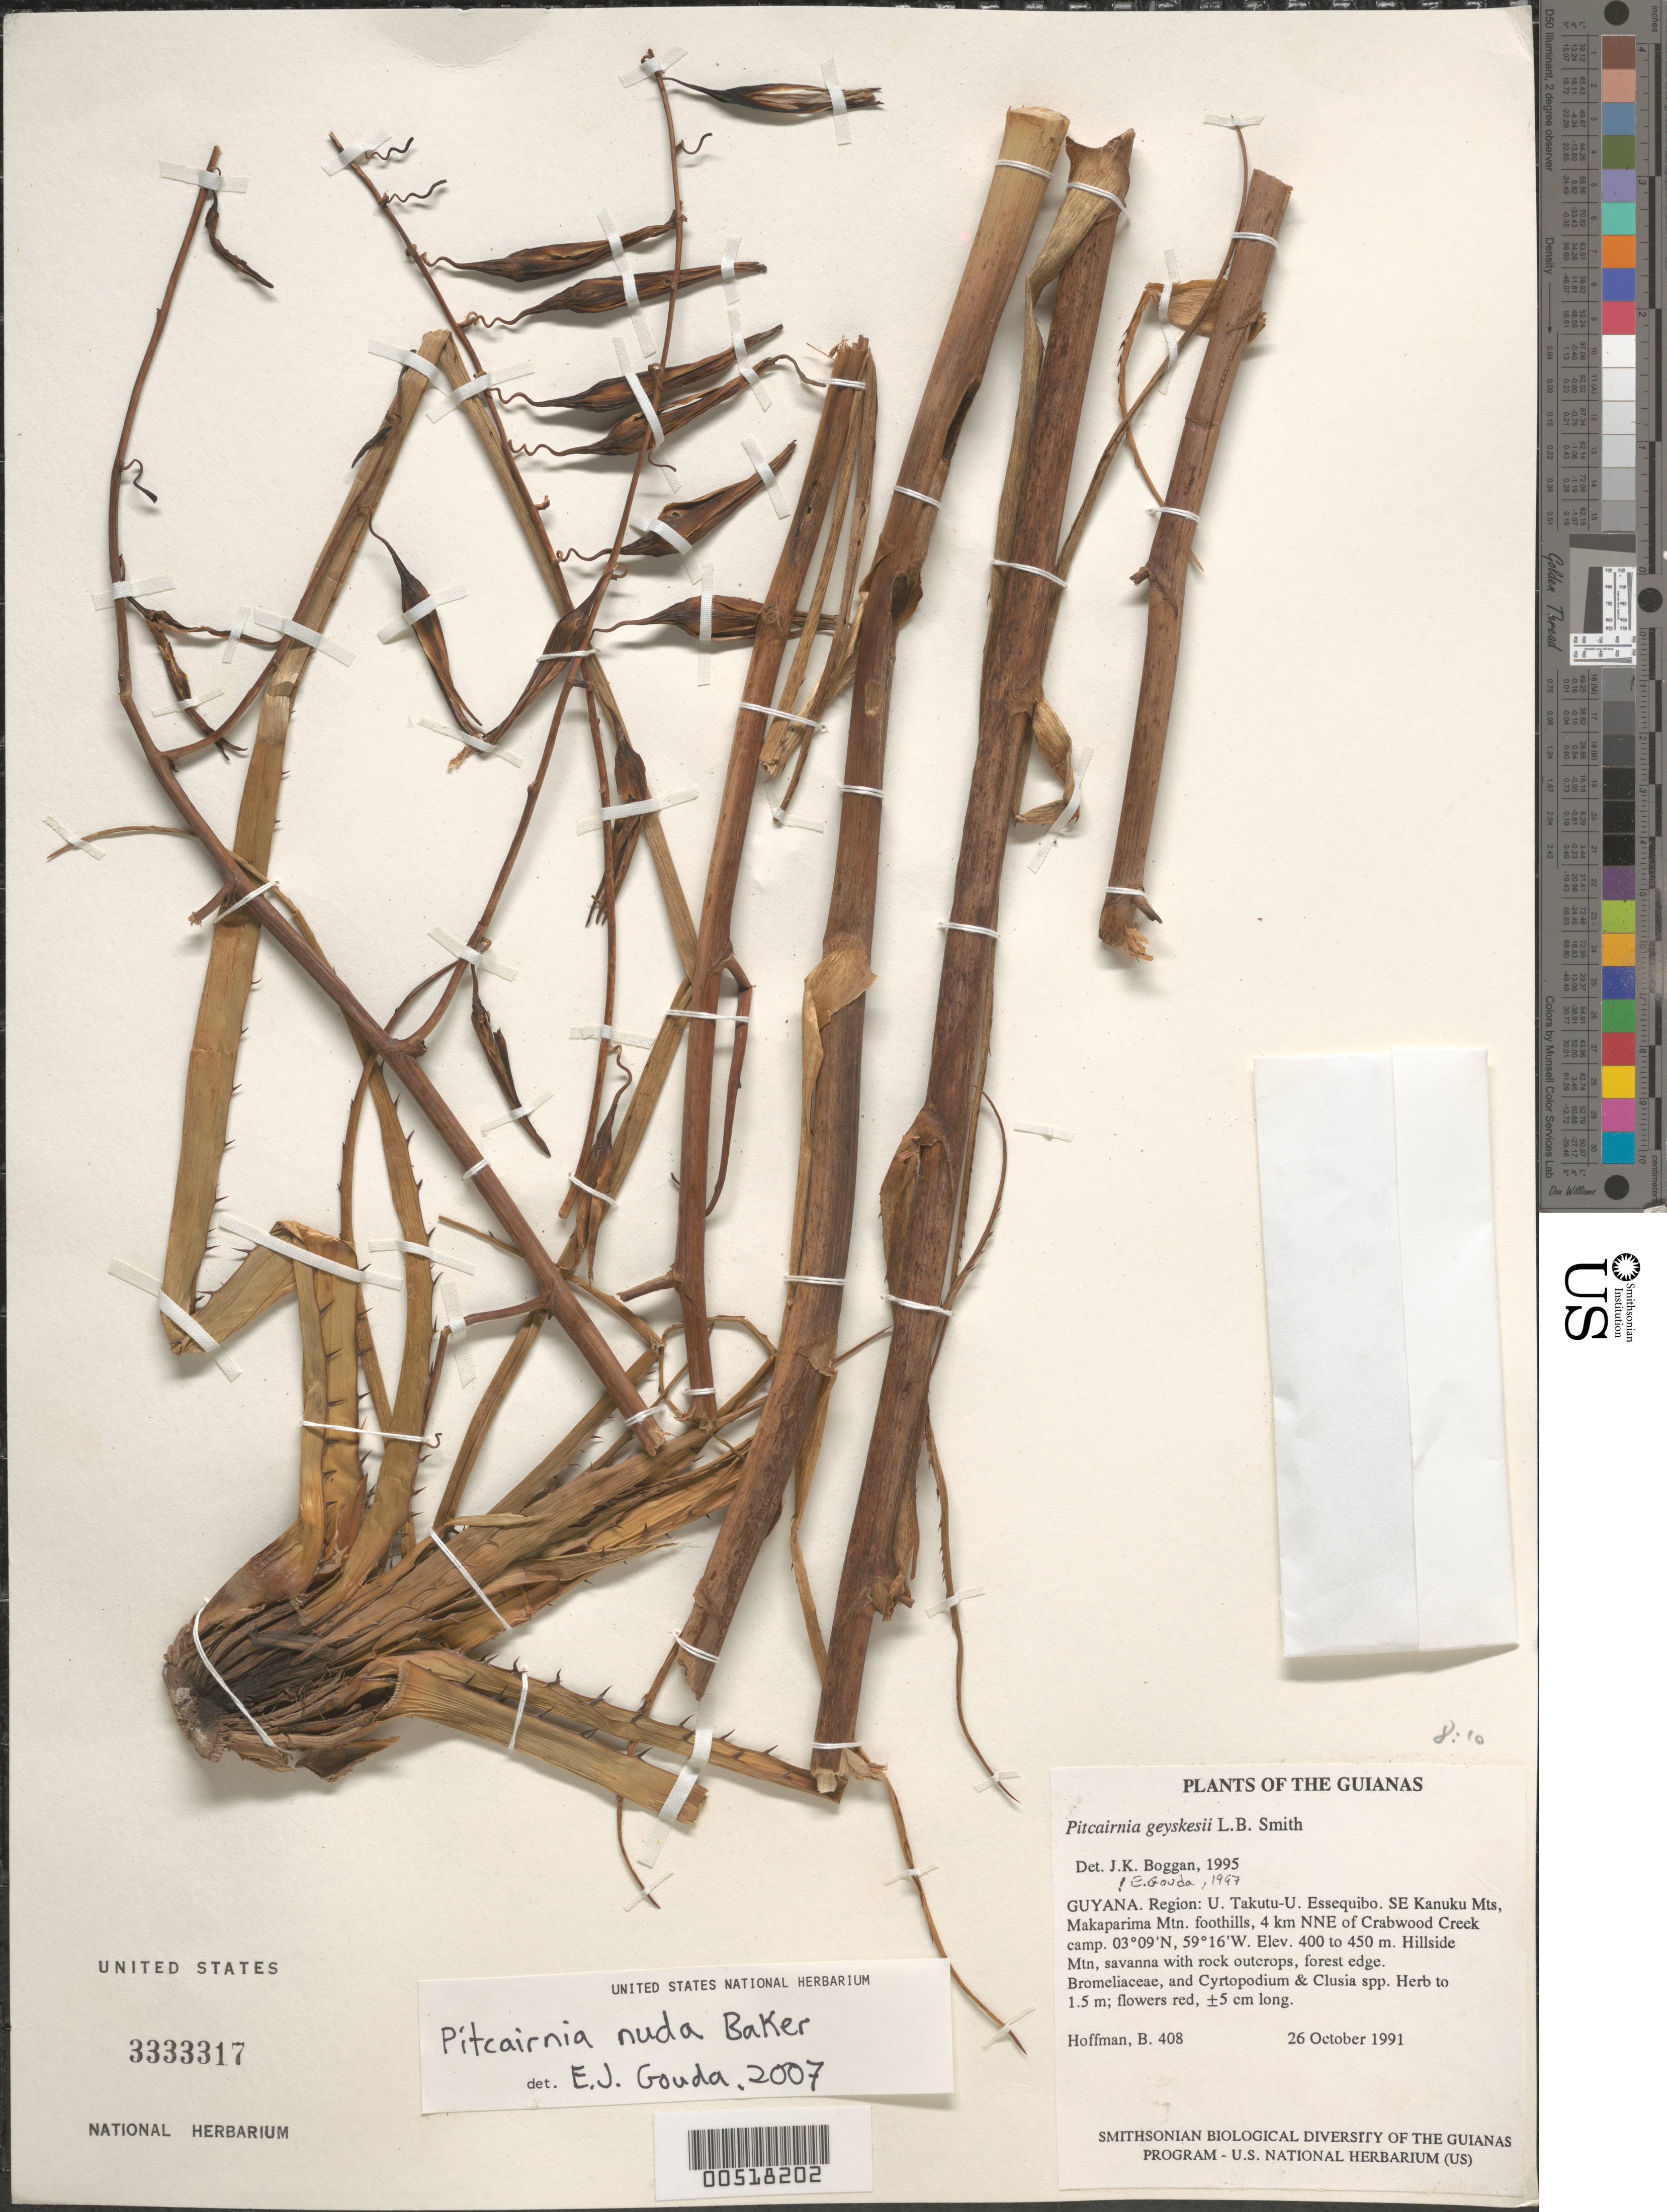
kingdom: Plantae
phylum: Tracheophyta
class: Liliopsida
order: Poales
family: Bromeliaceae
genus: Pitcairnia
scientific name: Pitcairnia nuda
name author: Baker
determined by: Gouda, E. J.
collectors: B. Hoffman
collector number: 408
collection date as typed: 26 October 1991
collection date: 1991-10-26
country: Guyana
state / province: U. Takutu-U. Essequibo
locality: SE Kanuku Mts, Makaparima Mountain foothills, 4 km NNE of Crabwood Creek camp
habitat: Hillside mountain savanna with rock outcrops, forest edge. Bromeliaceae, and Cyrtopodium & Clusia spp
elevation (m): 400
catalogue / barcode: US 3333317